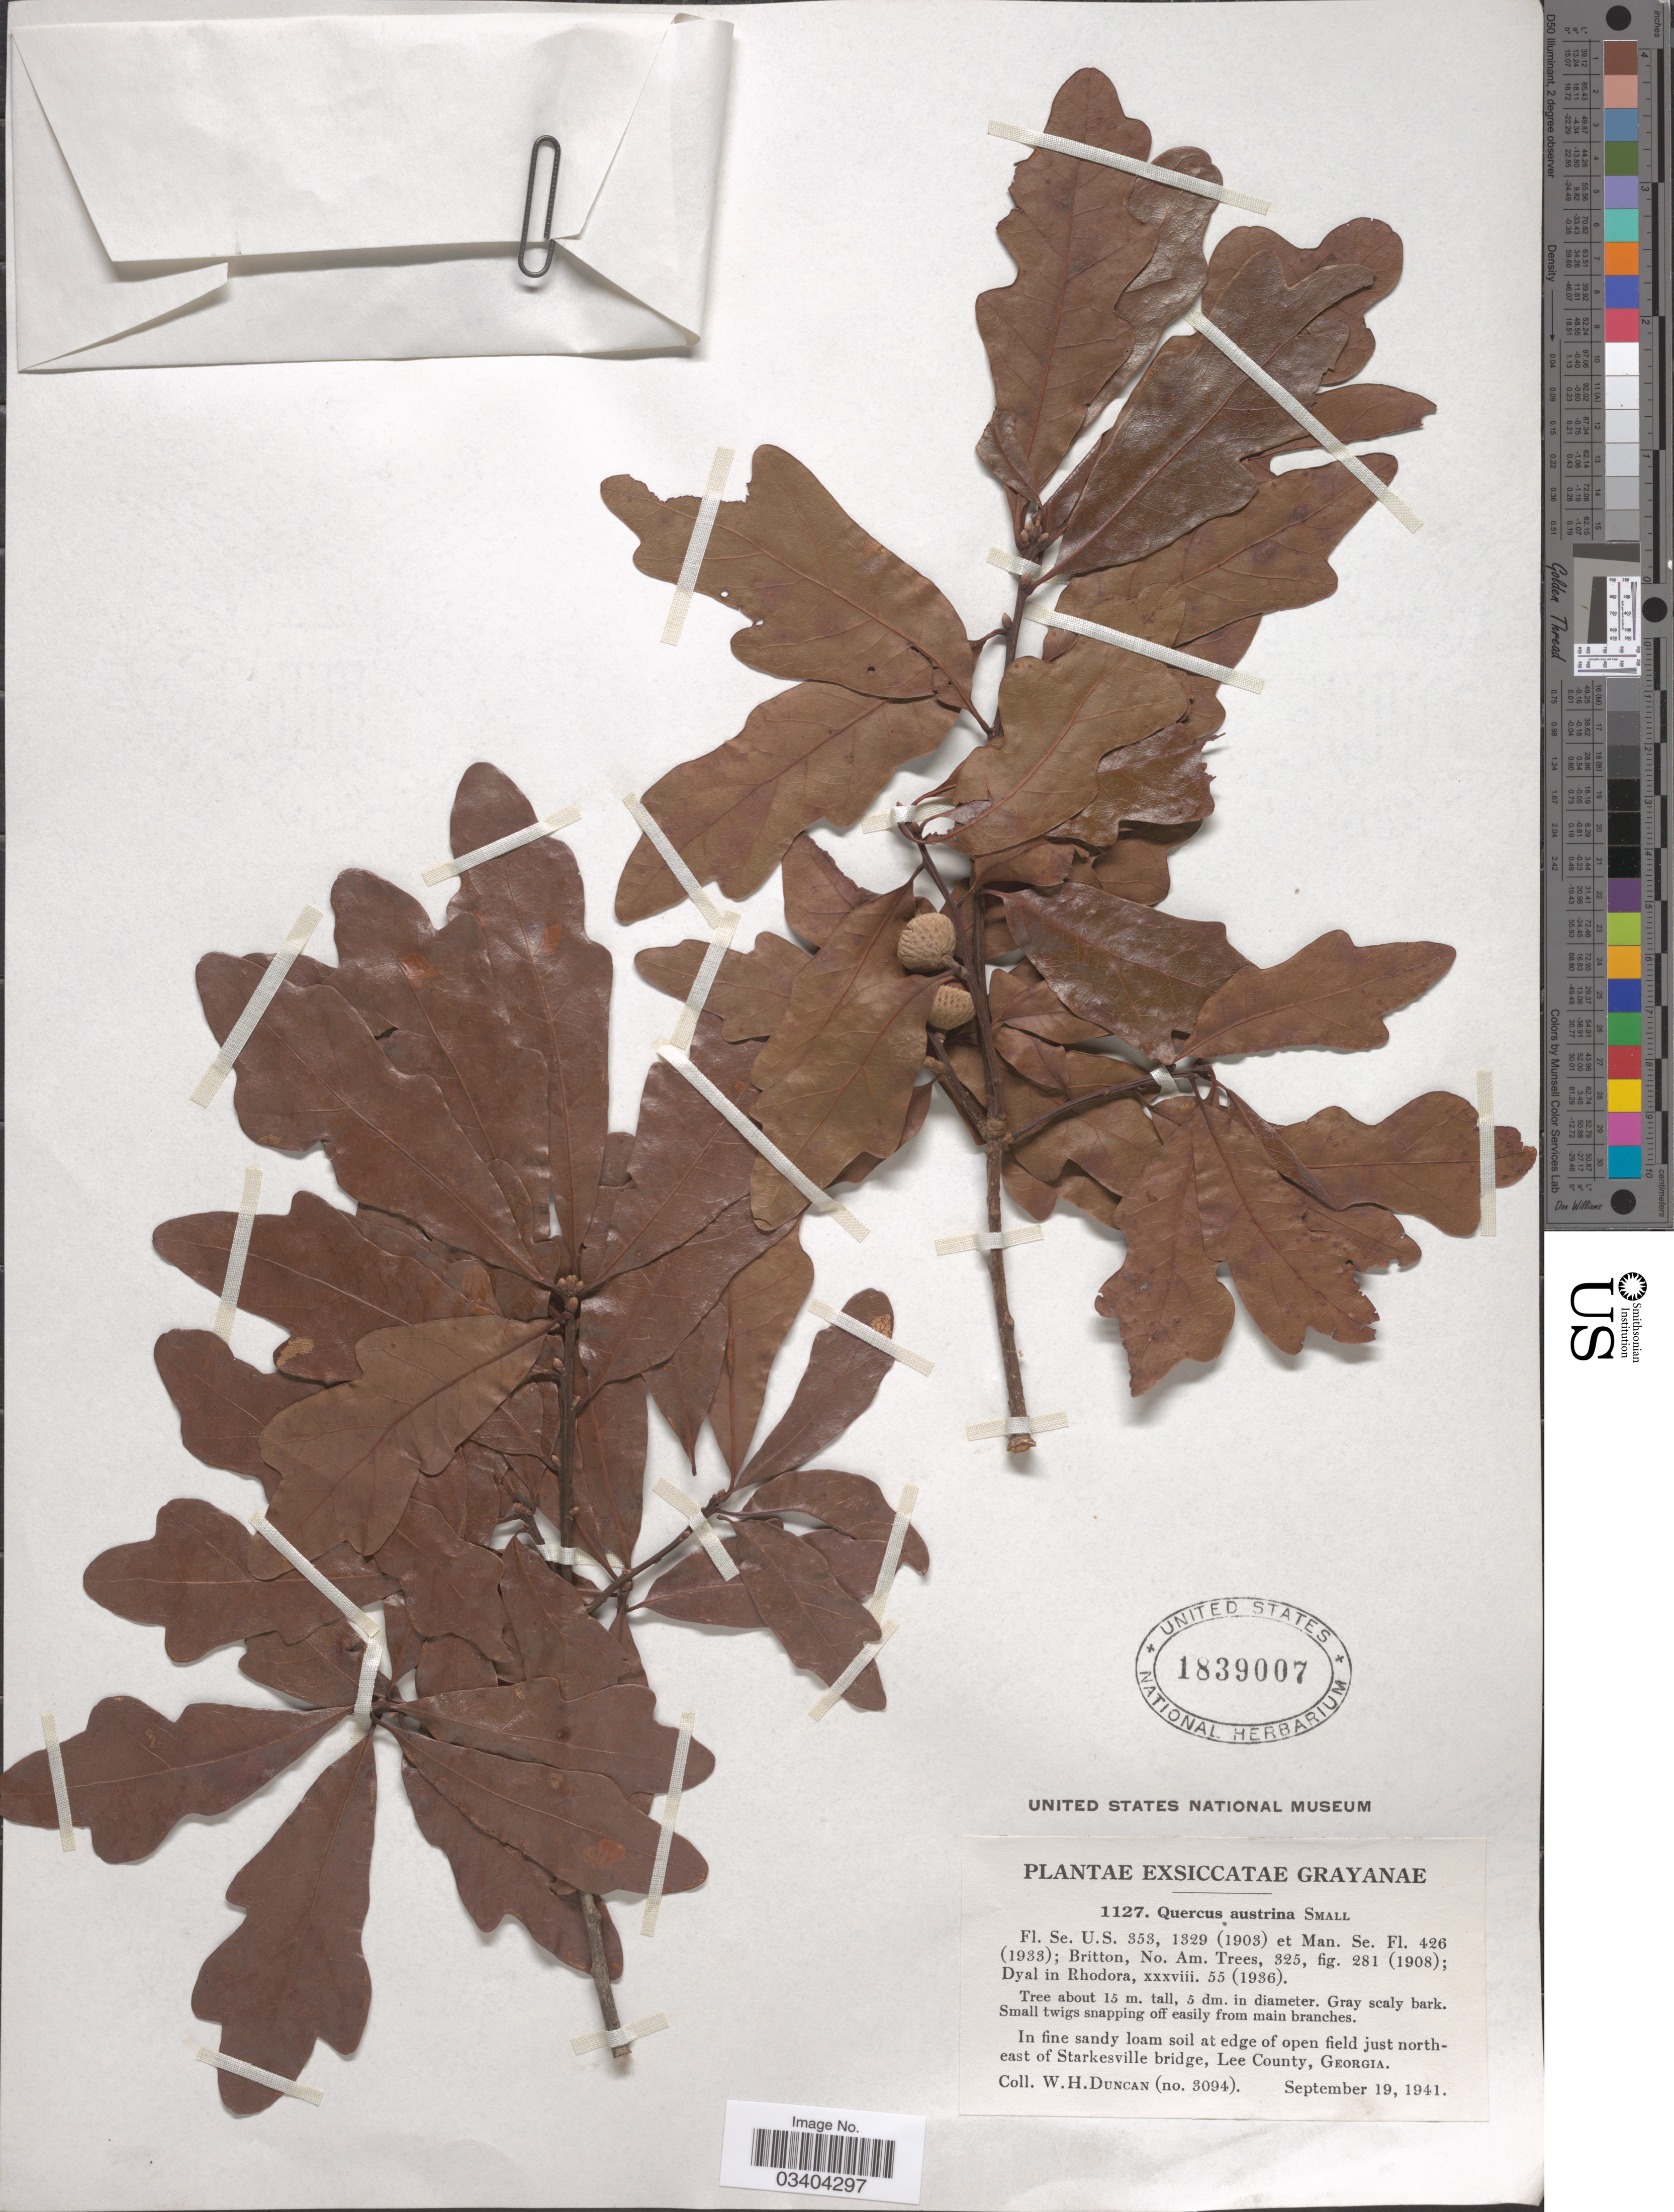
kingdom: Plantae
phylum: Tracheophyta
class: Magnoliopsida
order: Fagales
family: Fagaceae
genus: Quercus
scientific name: Quercus durandii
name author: Buckley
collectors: W. H. Duncan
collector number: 3094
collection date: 1941-09-19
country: United States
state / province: Georgia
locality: In fine sandy loam soil at edge of open field just northeast of Starkesville bridge, Lee County.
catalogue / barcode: US 1839007